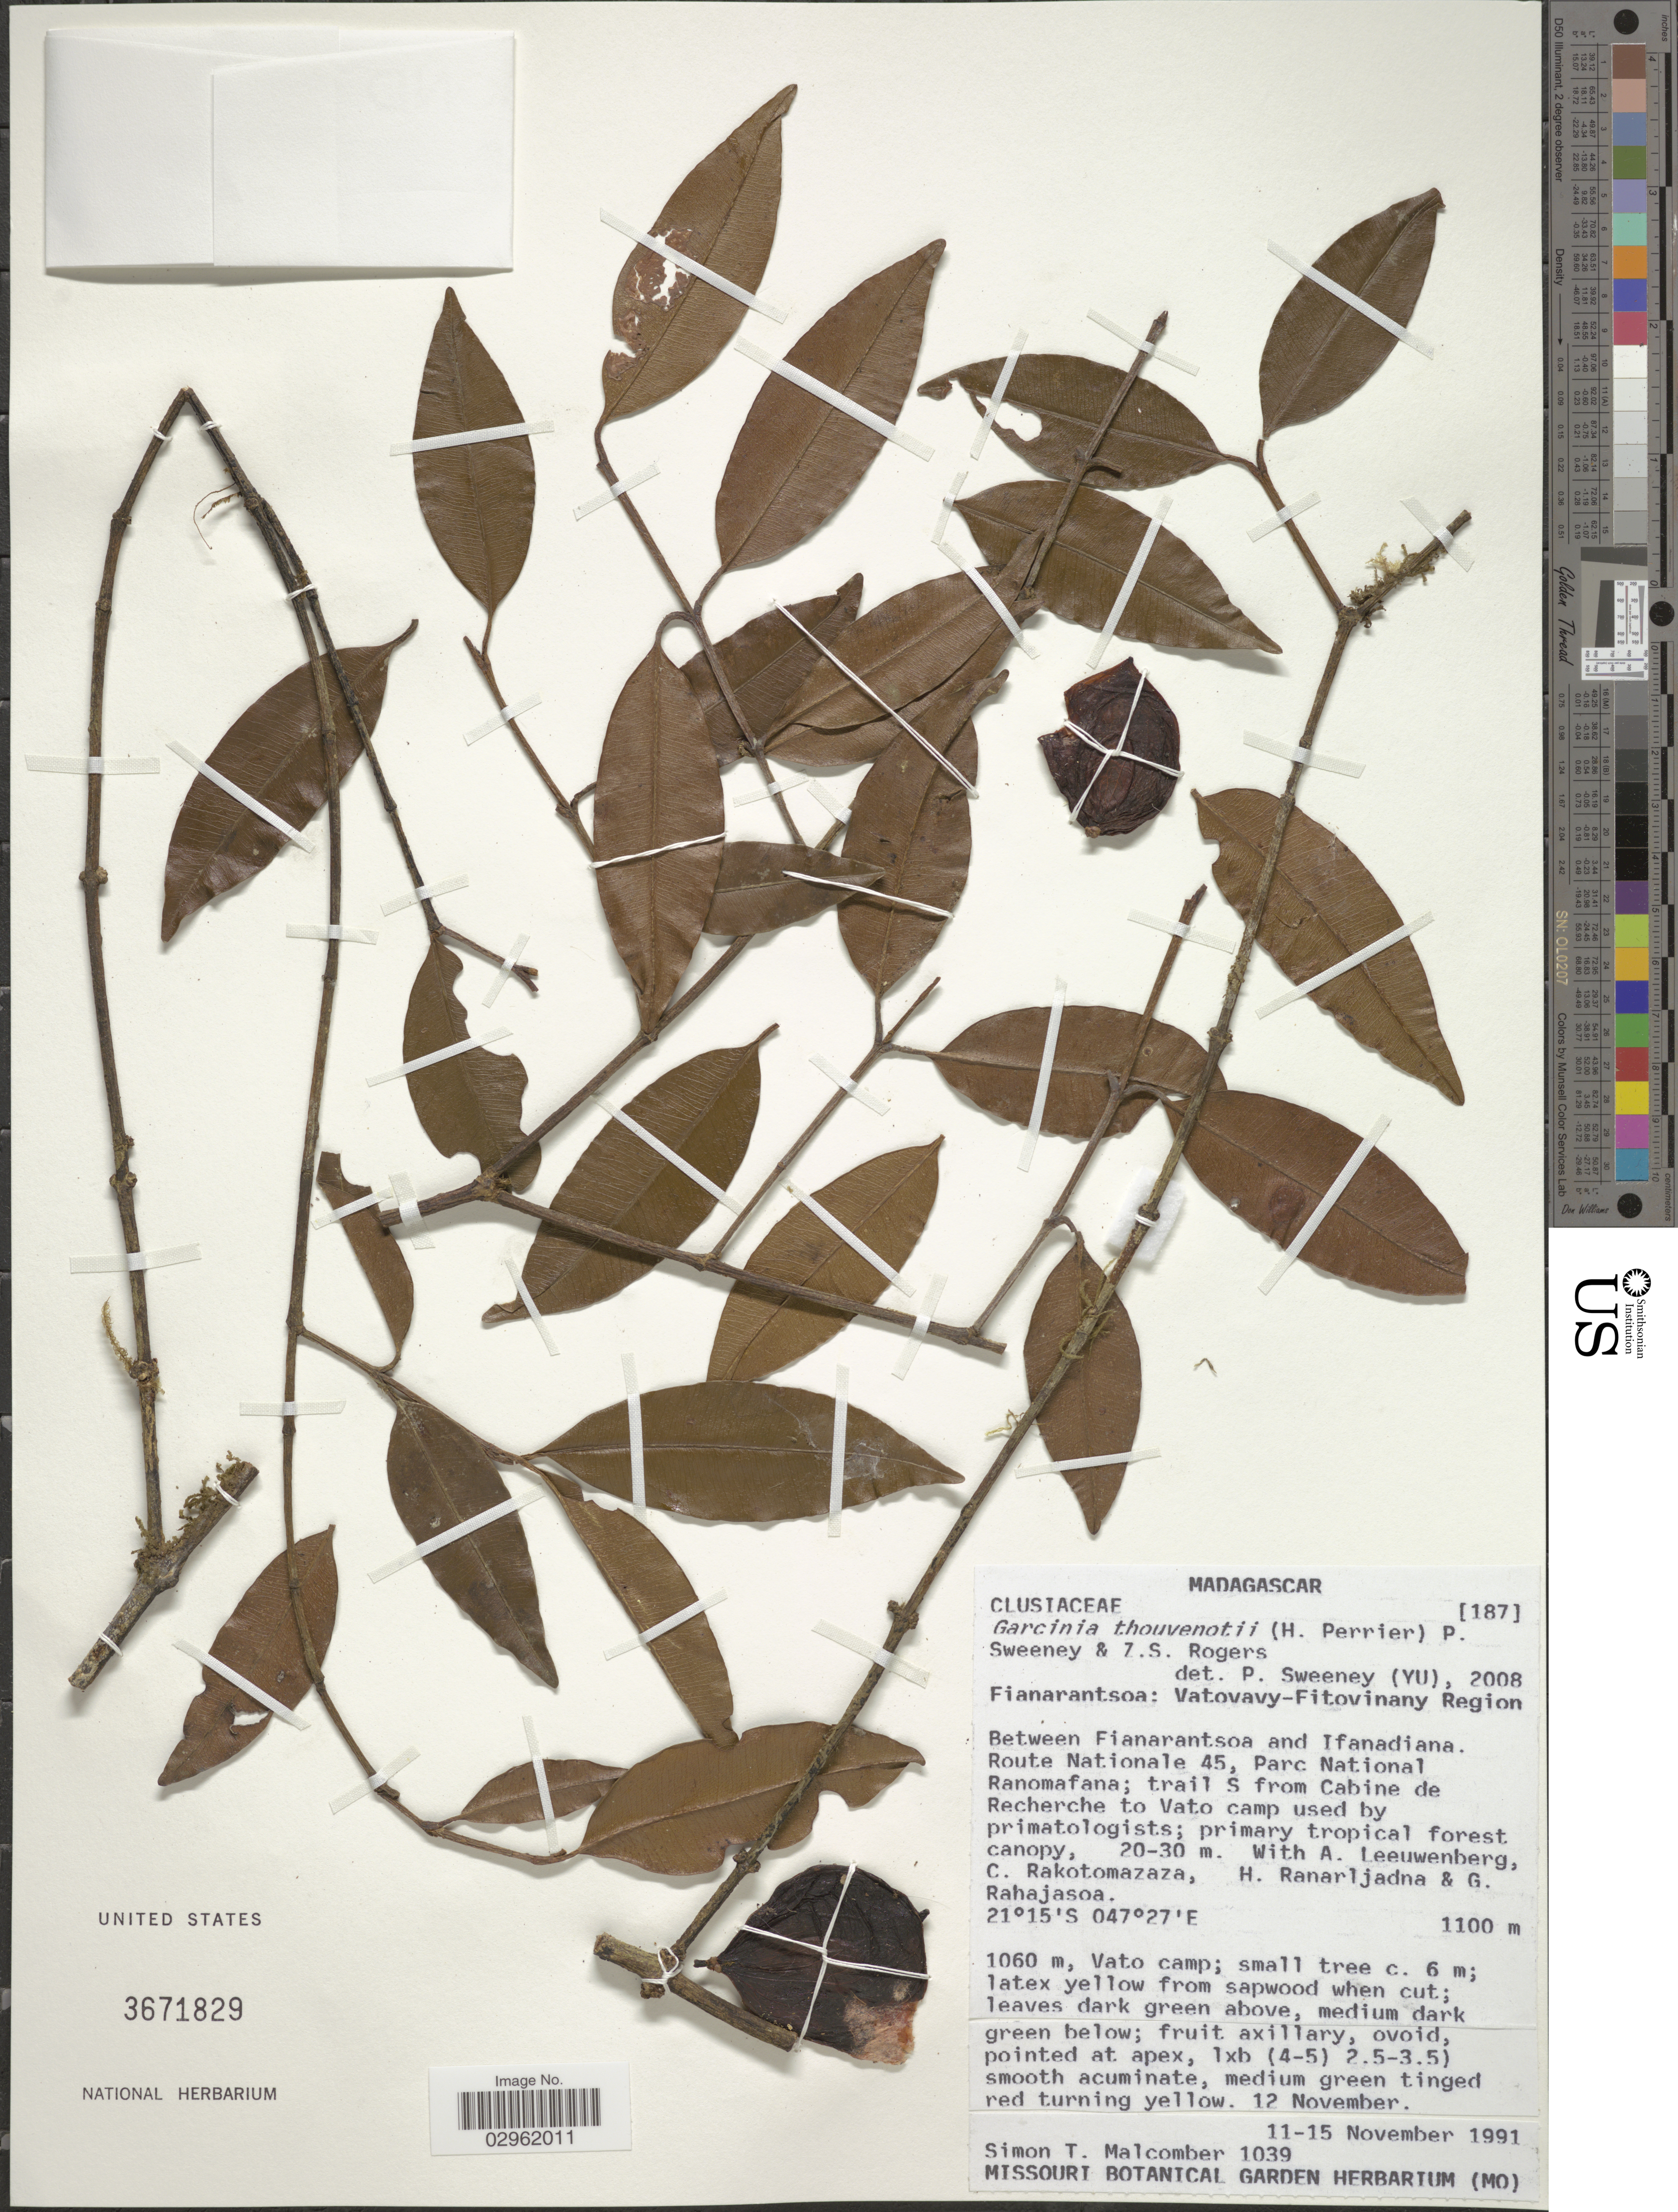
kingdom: Plantae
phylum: Tracheophyta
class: Magnoliopsida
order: Malpighiales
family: Clusiaceae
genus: Garcinia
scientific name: Garcinia thouvenotii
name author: (H. Perrier) P.W. Sweeney & Z.S. Rogers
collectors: S. T. Malcomber, A. Leeuwenberg, C. Rakotomazaza, H. Ranarljadna & G. Rahajasoa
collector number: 1039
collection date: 1991-11-11/1991-11-15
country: Madagascar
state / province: Vatovavy Fitovinany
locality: Vatovavy-Fitovinany Region. Between Fianarantsoa and Ifanadiana. Route Nationale 45, Parc National Ranomafana; trail S from Cabine de Recherche to Vato camp used by primatologists.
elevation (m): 1100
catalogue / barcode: US 3671829